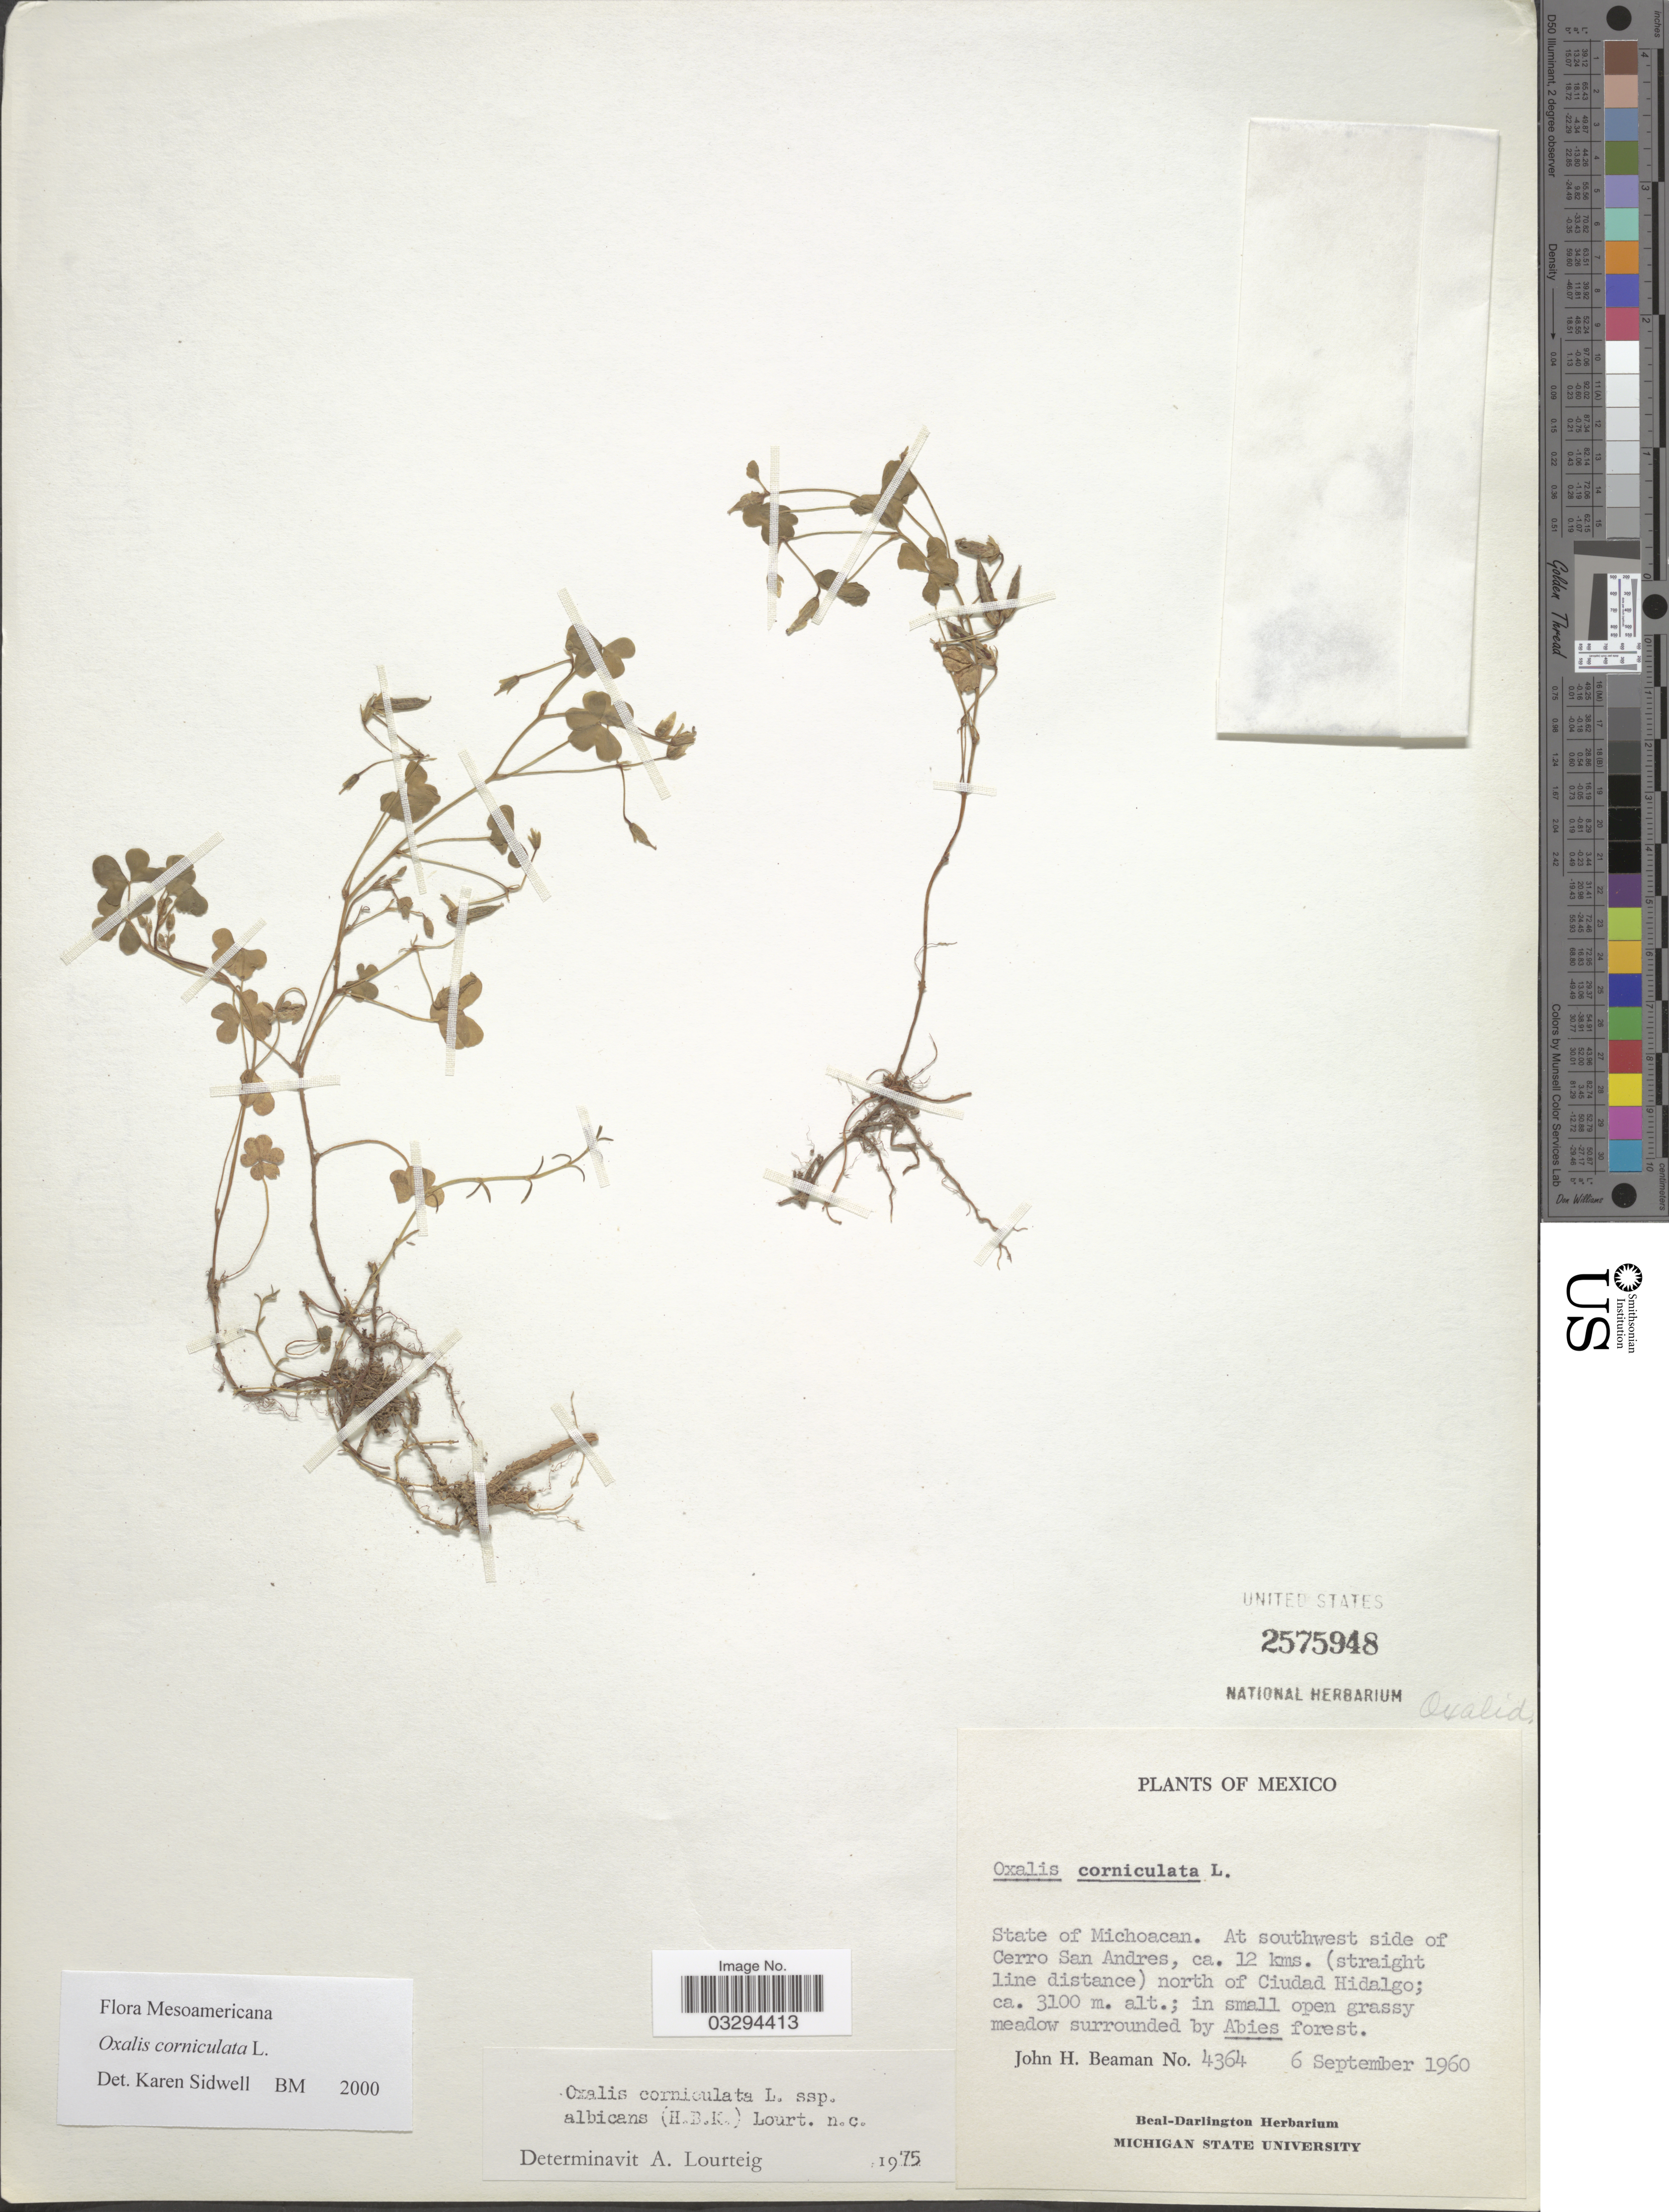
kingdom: Plantae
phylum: Tracheophyta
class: Magnoliopsida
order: Oxalidales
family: Oxalidaceae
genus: Oxalis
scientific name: Oxalis corniculata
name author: L.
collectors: J. H. Beaman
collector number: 4364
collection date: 1960-09-06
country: Mexico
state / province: Michoacán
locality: At southwest side of Cerro San Andres, ca. 12 kms. (straight line distance) north of Ciudad Hidalgo.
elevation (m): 3100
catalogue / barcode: US 2575948